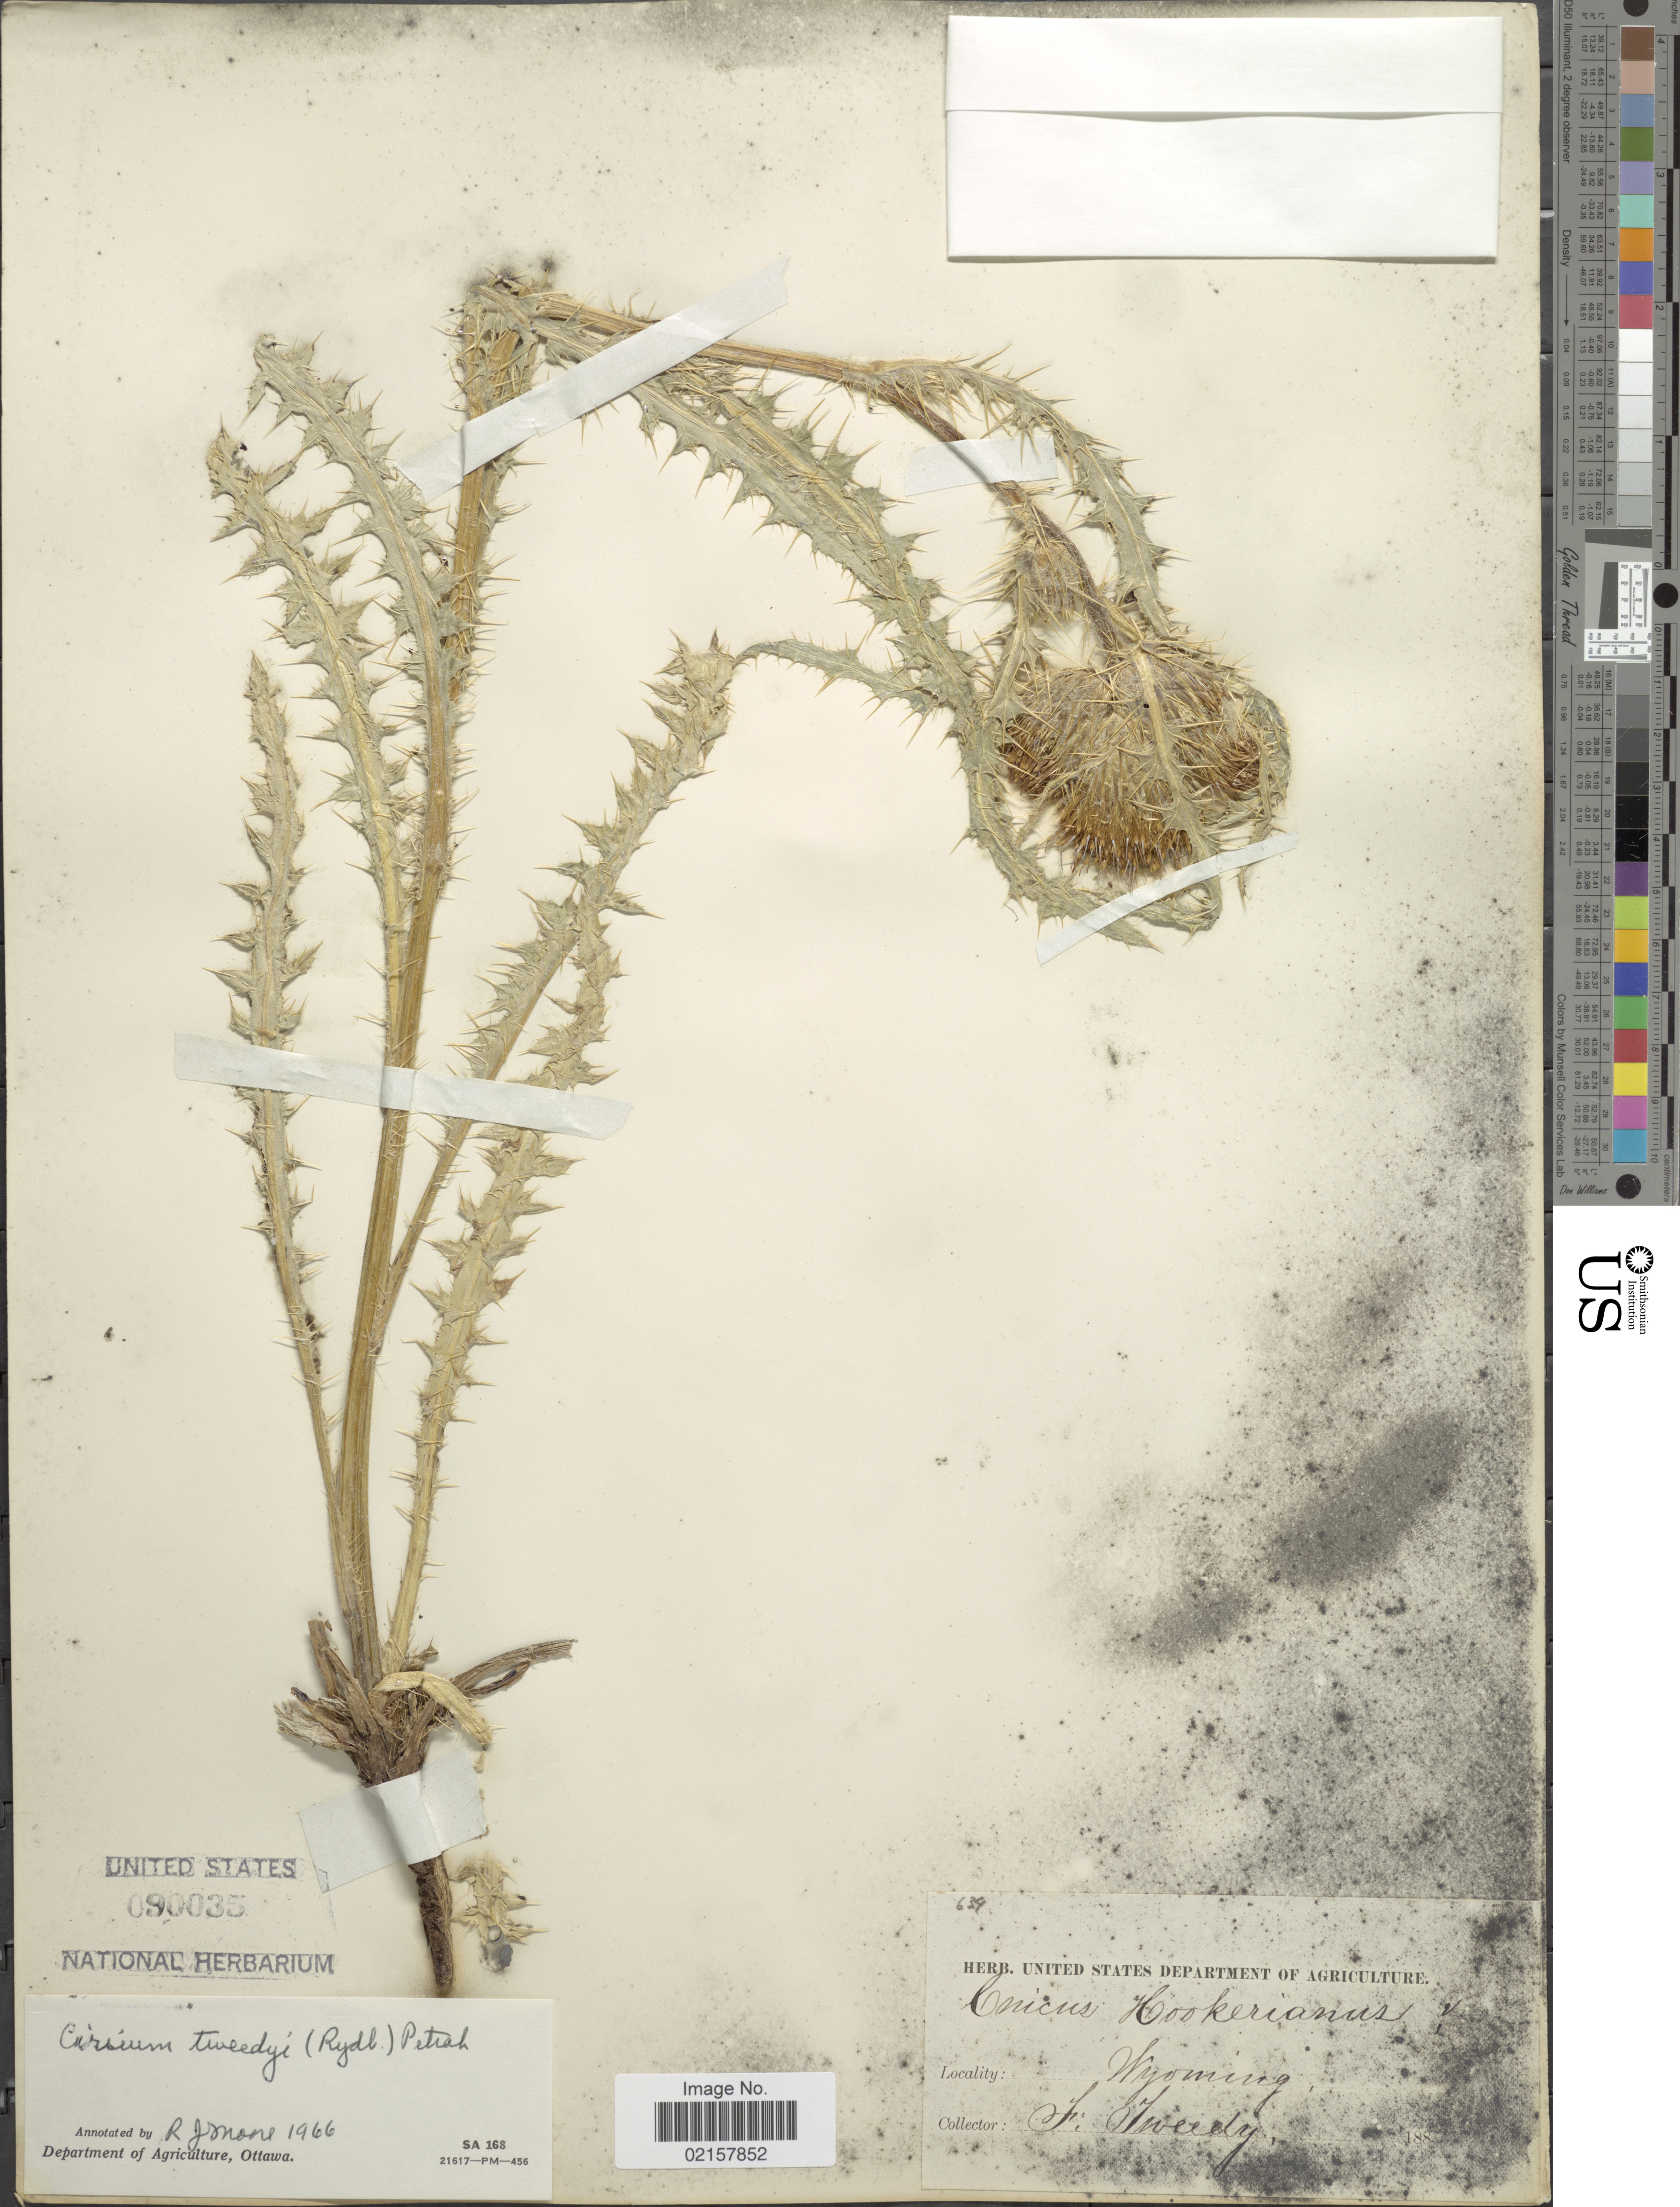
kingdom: Plantae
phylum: Tracheophyta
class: Magnoliopsida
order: Asterales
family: Asteraceae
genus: Cirsium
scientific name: Cirsium eatonii var. murdockii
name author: S.L. Welsh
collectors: F. Tweedy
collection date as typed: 188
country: United States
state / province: Wyoming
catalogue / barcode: US 90035